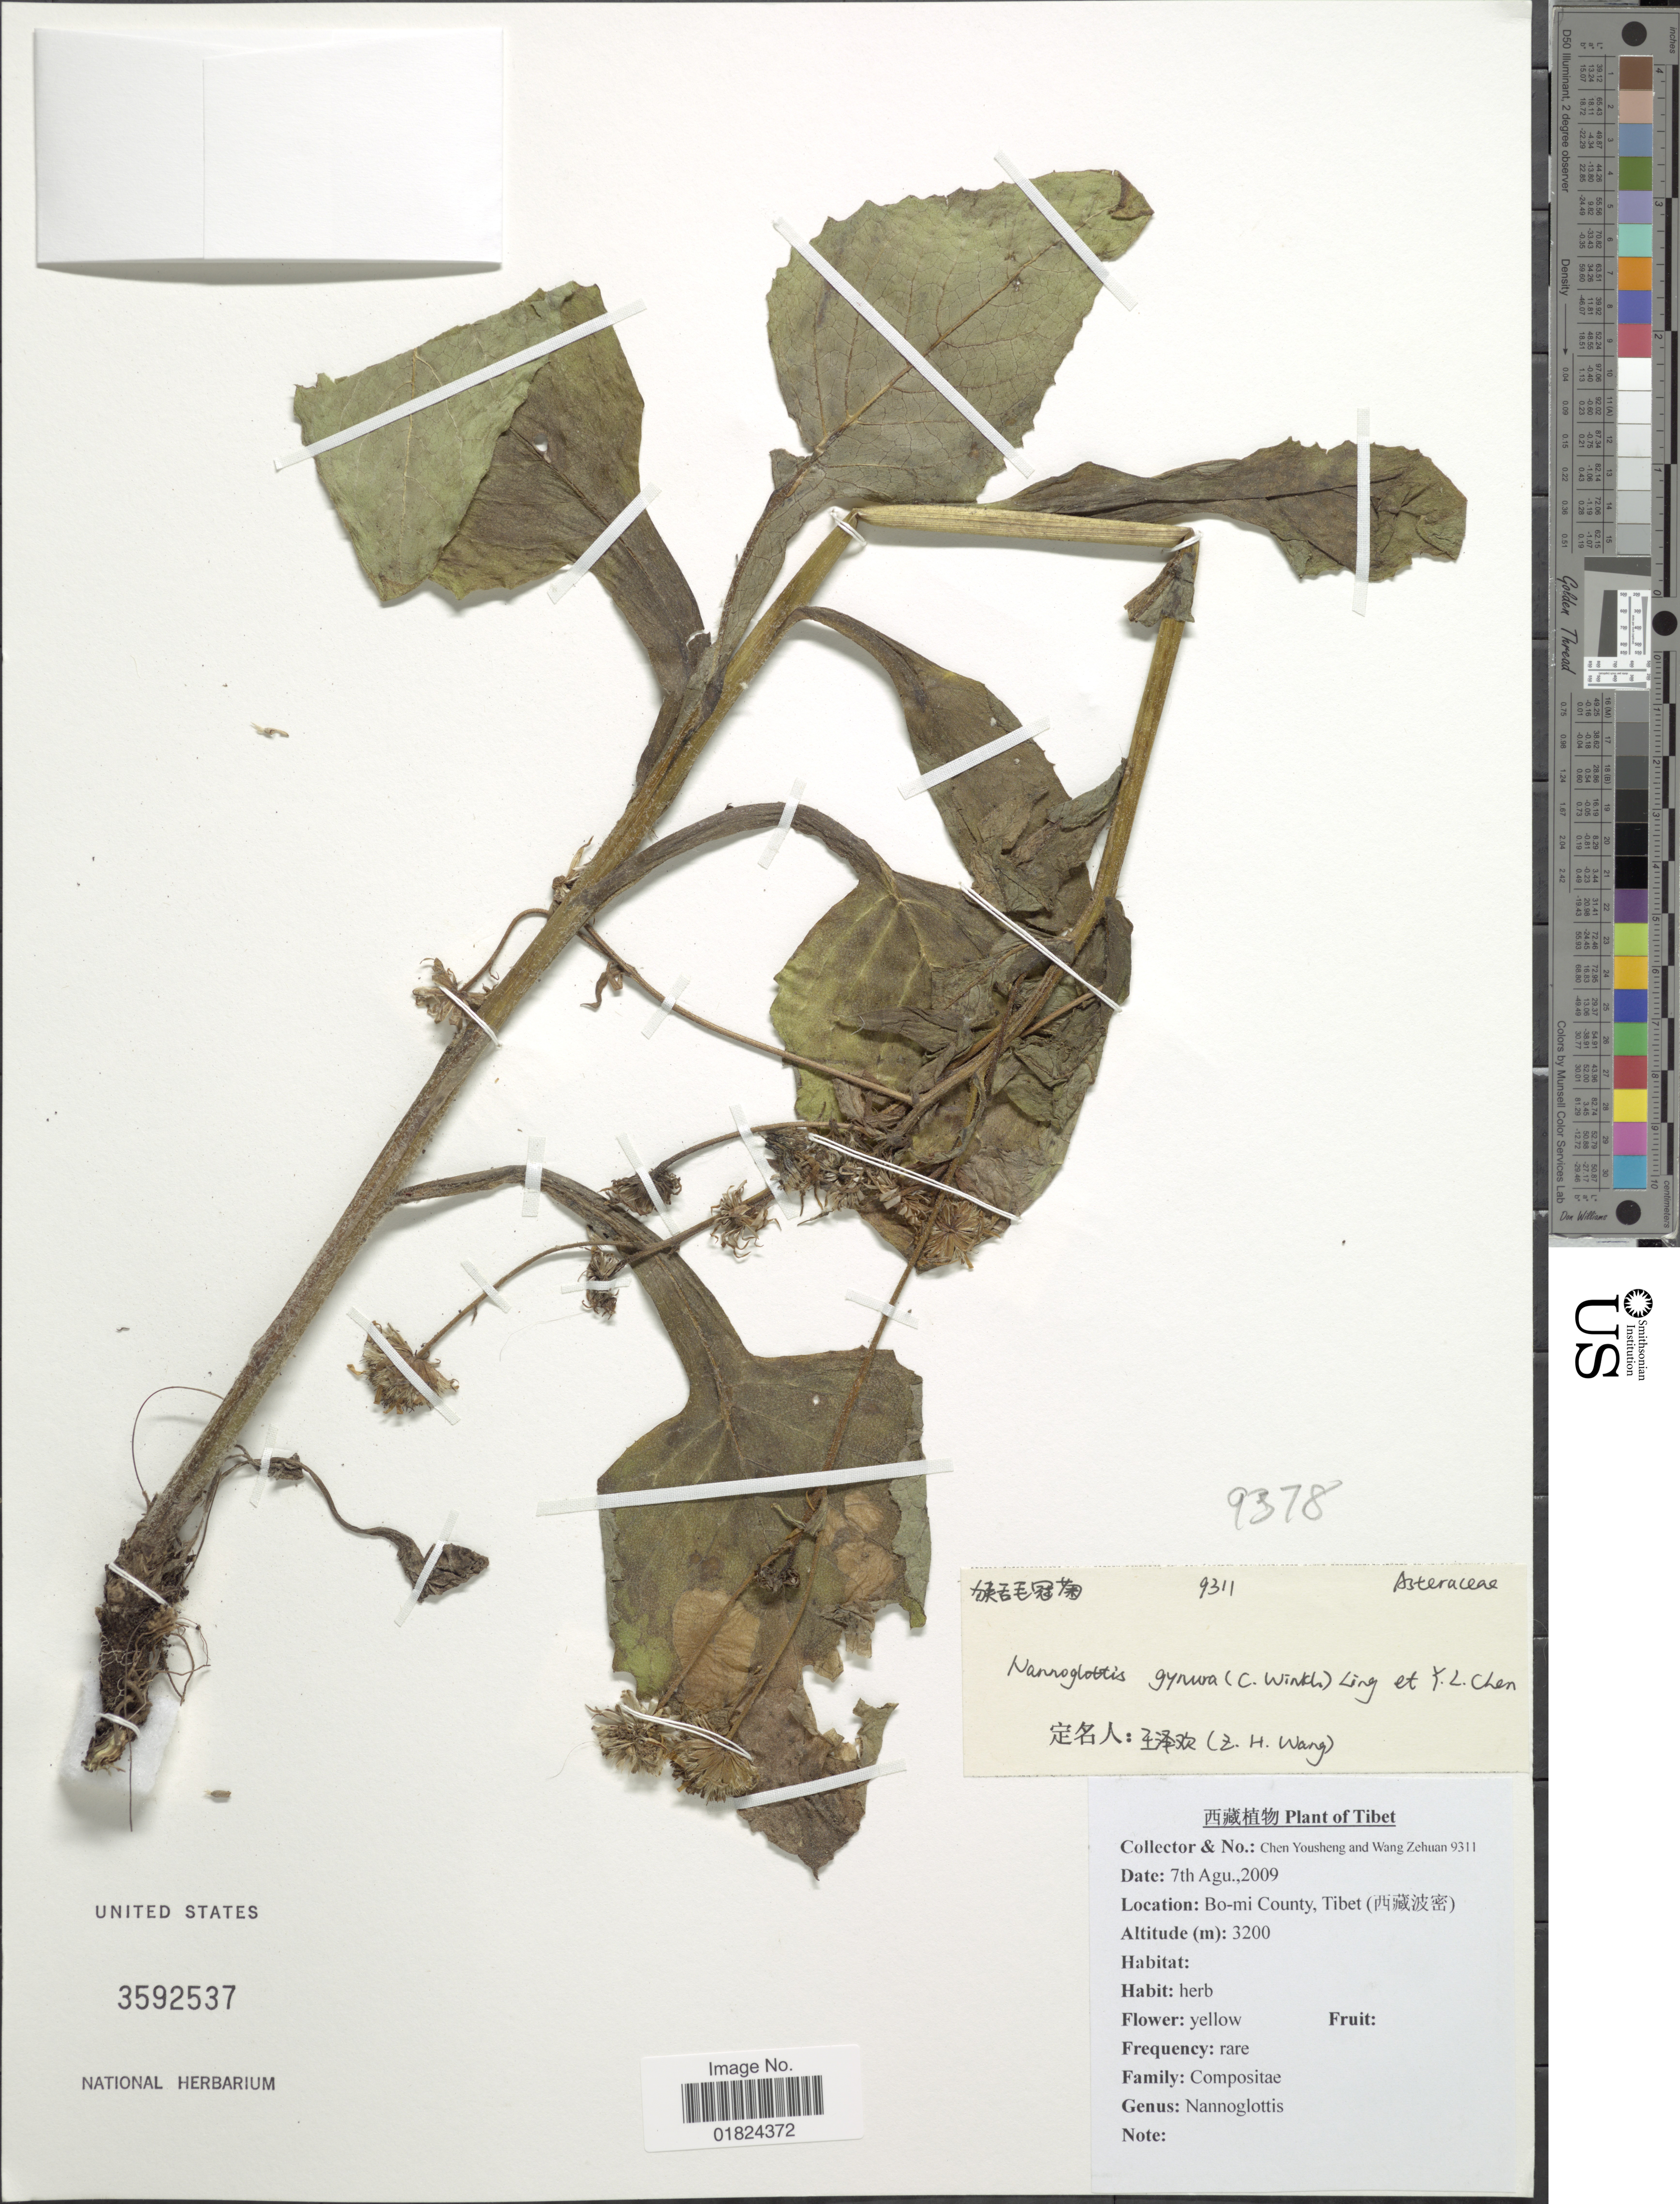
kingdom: Plantae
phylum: Tracheophyta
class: Magnoliopsida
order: Asterales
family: Asteraceae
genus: Nannoglottis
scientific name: Nannoglottis gynura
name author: (C. Winkl.) Y. Ling ex Y.L. Chen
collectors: C. Yousheng & L. Zelaya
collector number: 9311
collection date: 2009-08-07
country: China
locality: Tibet, Bo-mi County, Tibet.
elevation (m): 3200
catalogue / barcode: US 3592537